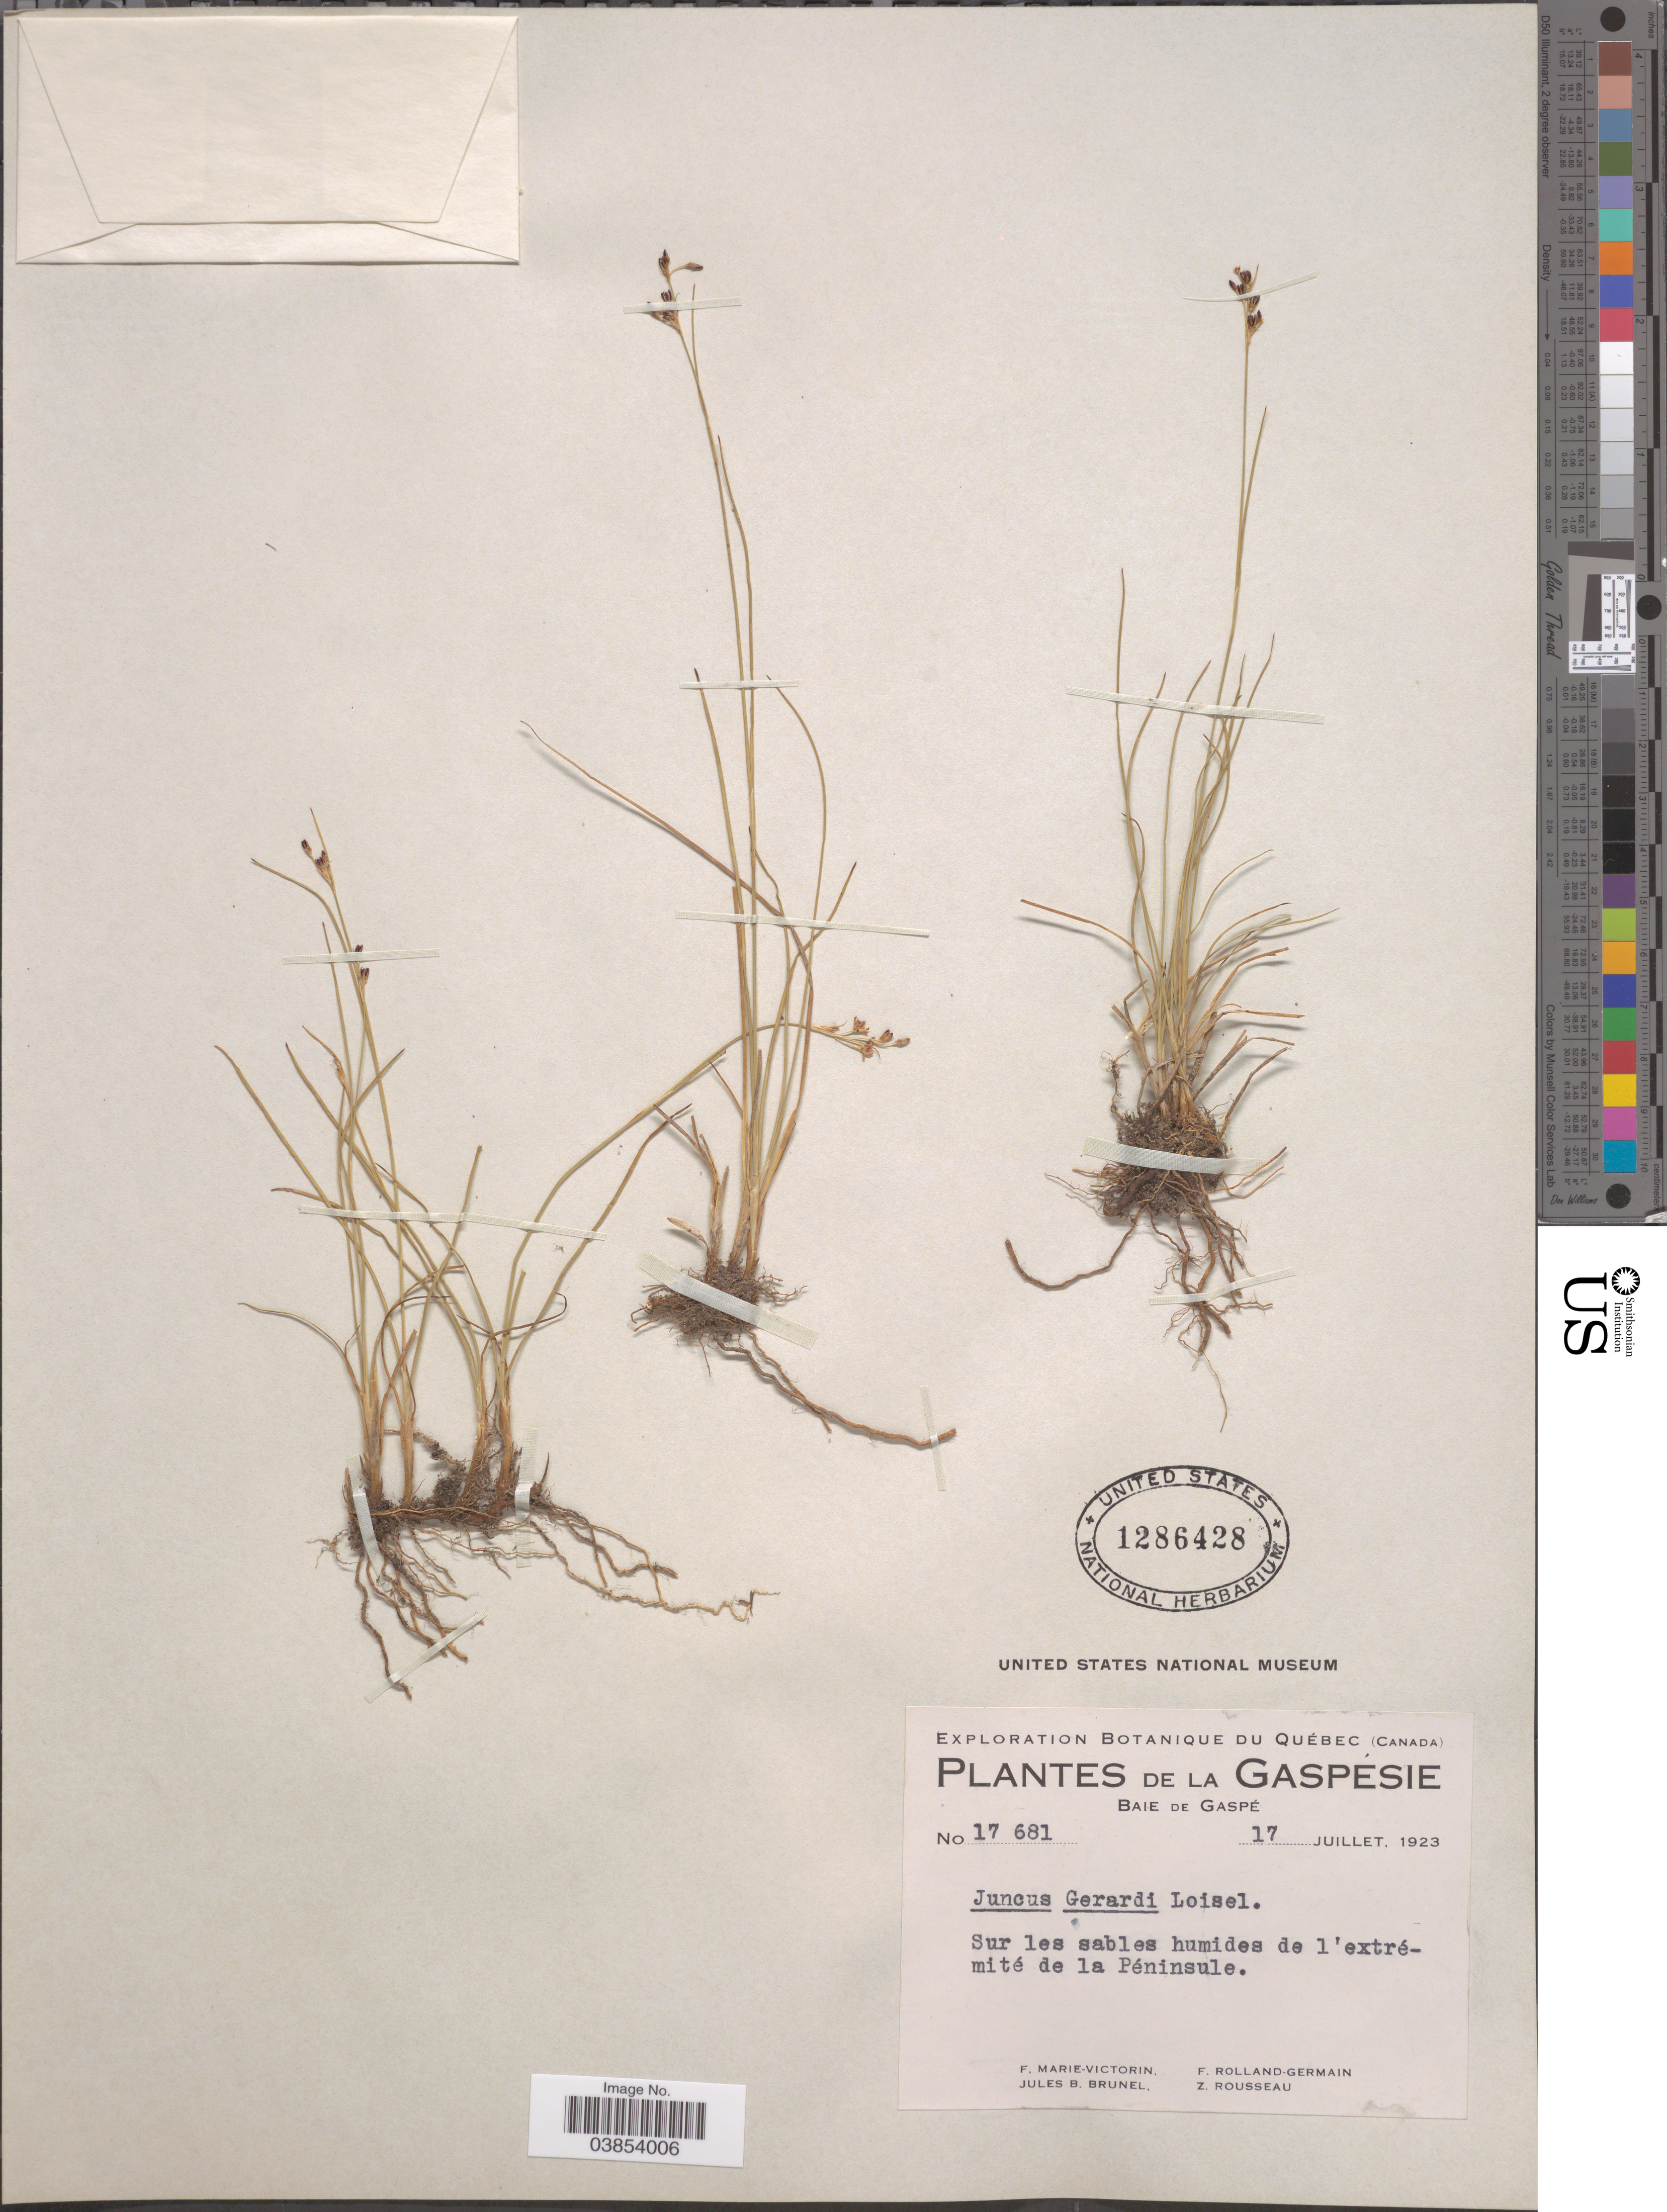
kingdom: Plantae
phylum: Tracheophyta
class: Liliopsida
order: Poales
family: Juncaceae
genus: Juncus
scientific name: Juncus gerardi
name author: Loisel.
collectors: F. Marie-Victorin, Rolland-Germain, J. Brunel & Z. Rousseau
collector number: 17681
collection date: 1923-07-17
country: Canada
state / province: Quebec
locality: Gaspésie. Baie de Gaspé. Sur les sables humides de l'extrémité de la Péninsule.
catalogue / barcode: US 1286428